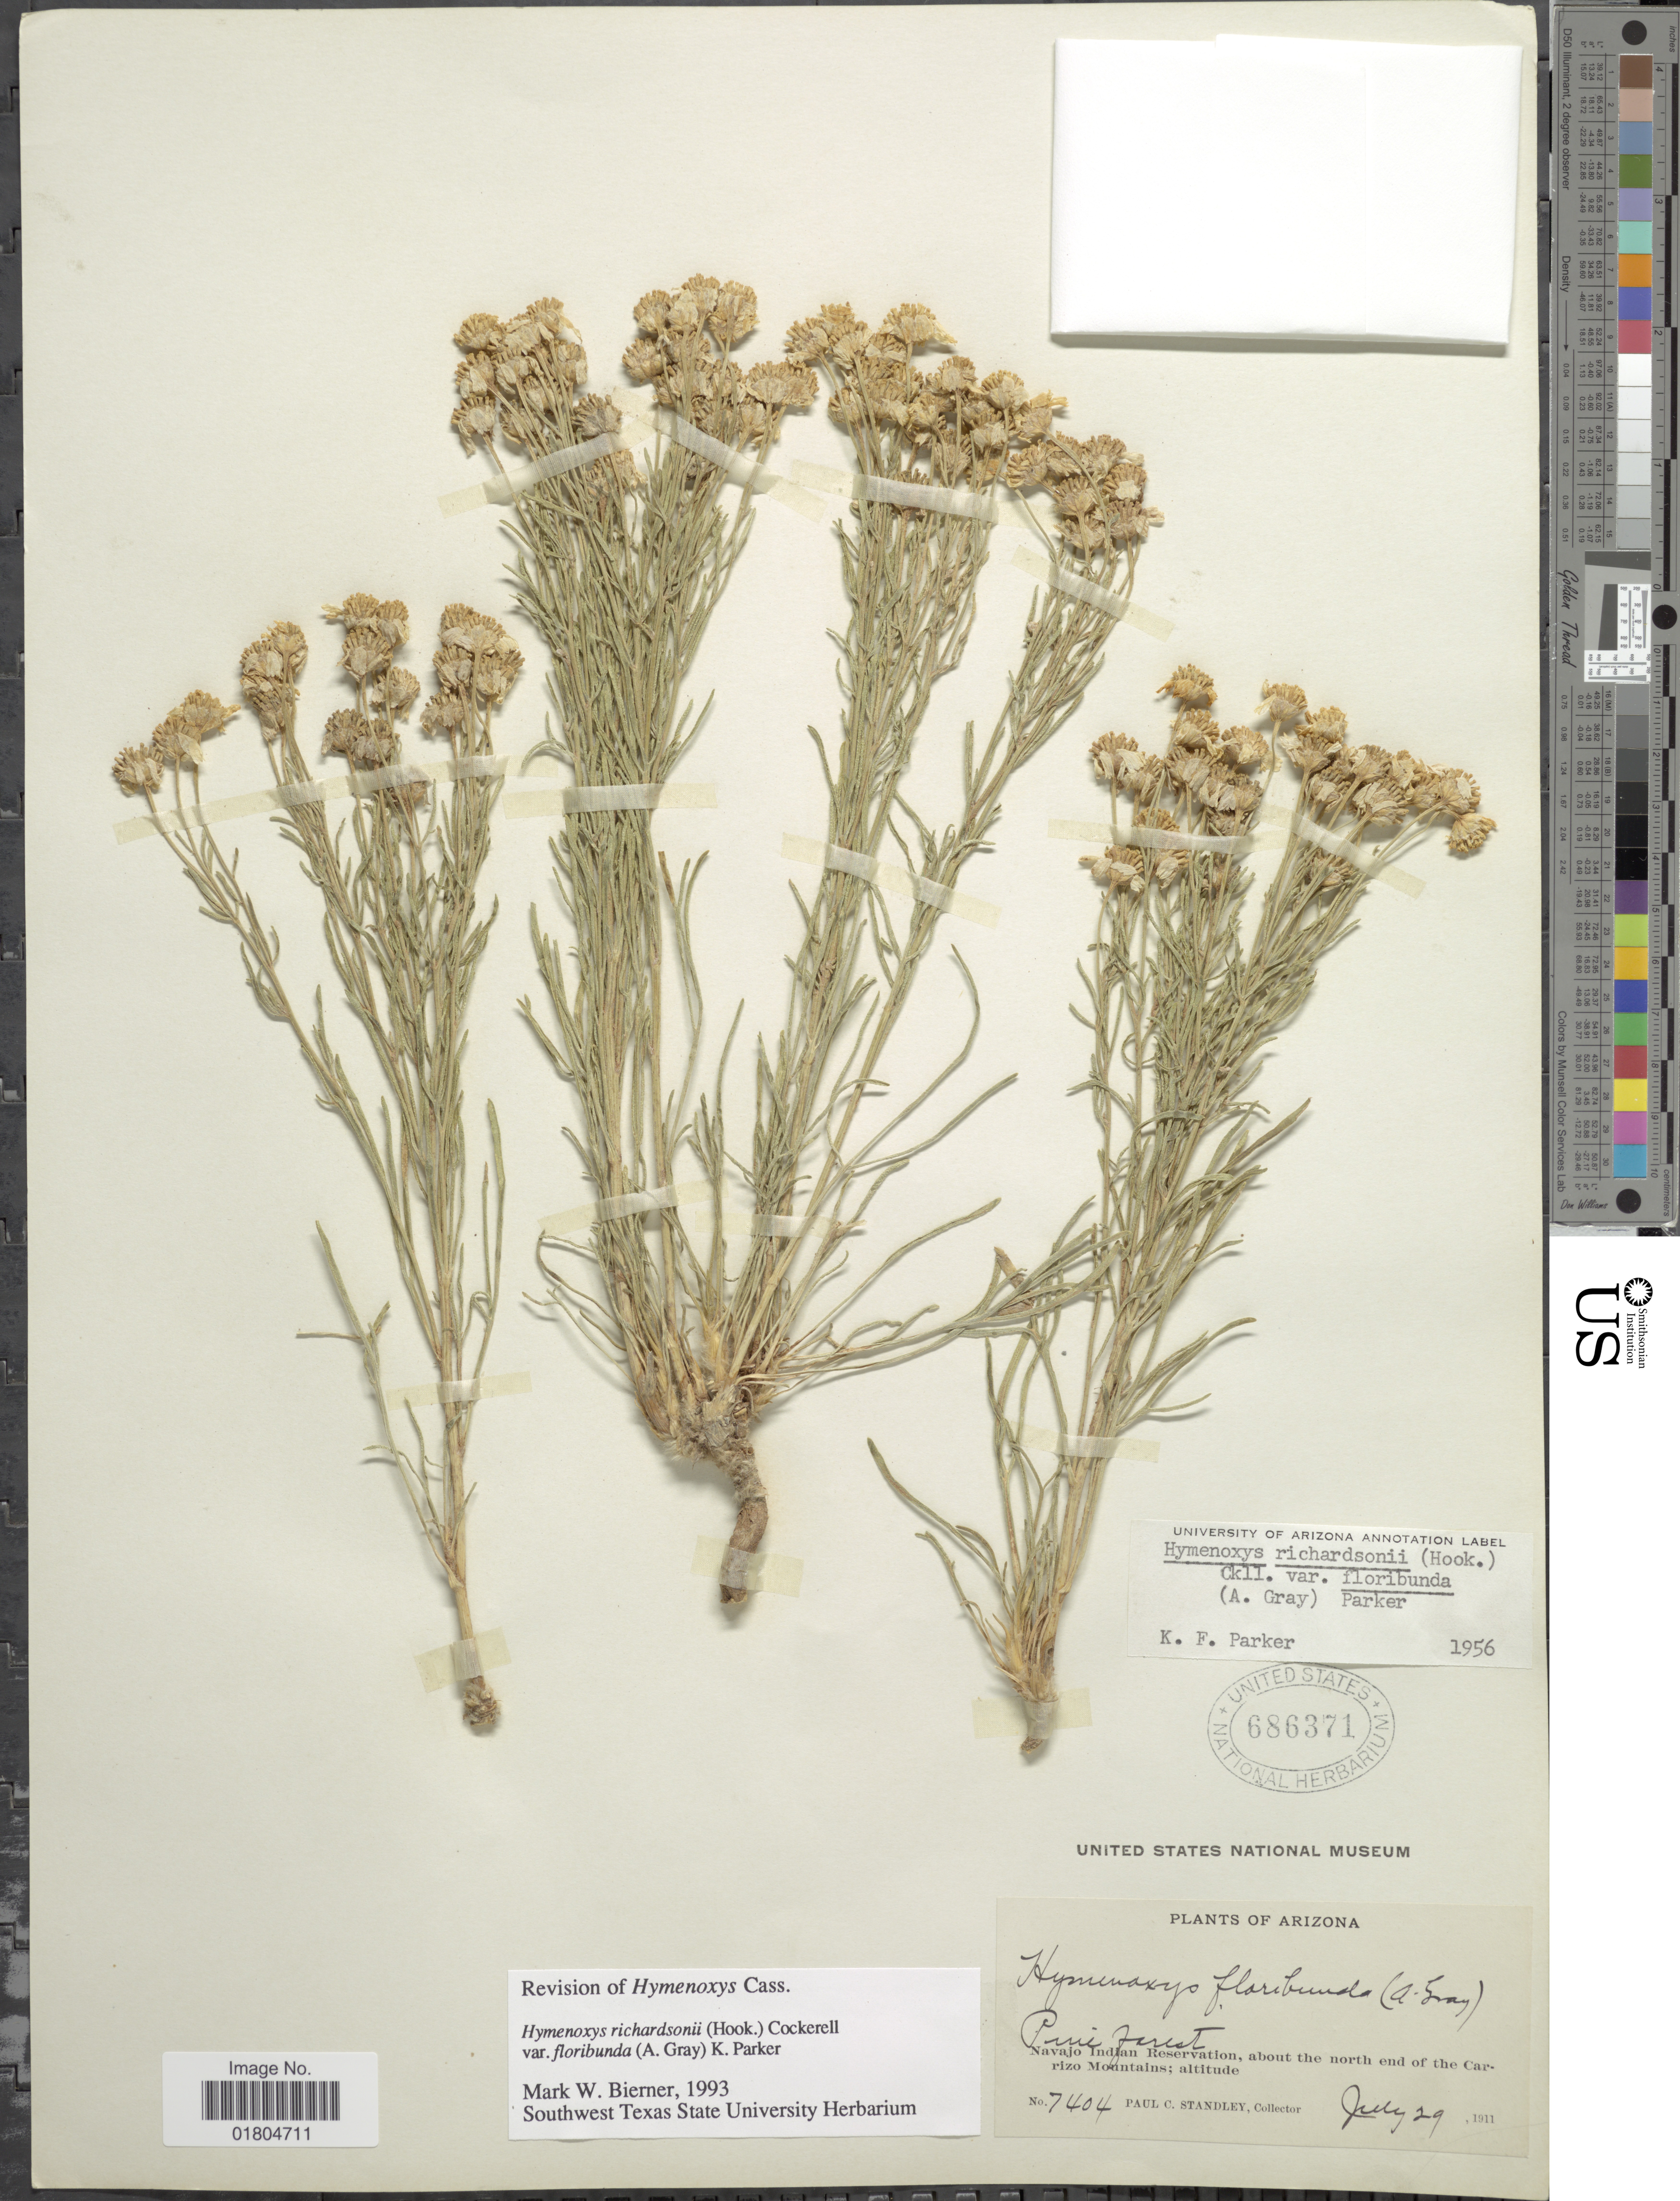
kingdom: Plantae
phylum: Tracheophyta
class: Magnoliopsida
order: Asterales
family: Asteraceae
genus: Hymenoxys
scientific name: Hymenoxys richardsonii var. floribunda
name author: (A. Gray) K.F. Parker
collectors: P. C. Standley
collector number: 7404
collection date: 1911-07-29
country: United States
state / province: Arizona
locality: Navajo Indian Reservation, about the north end of the Carrizo Mountains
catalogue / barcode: US 686371